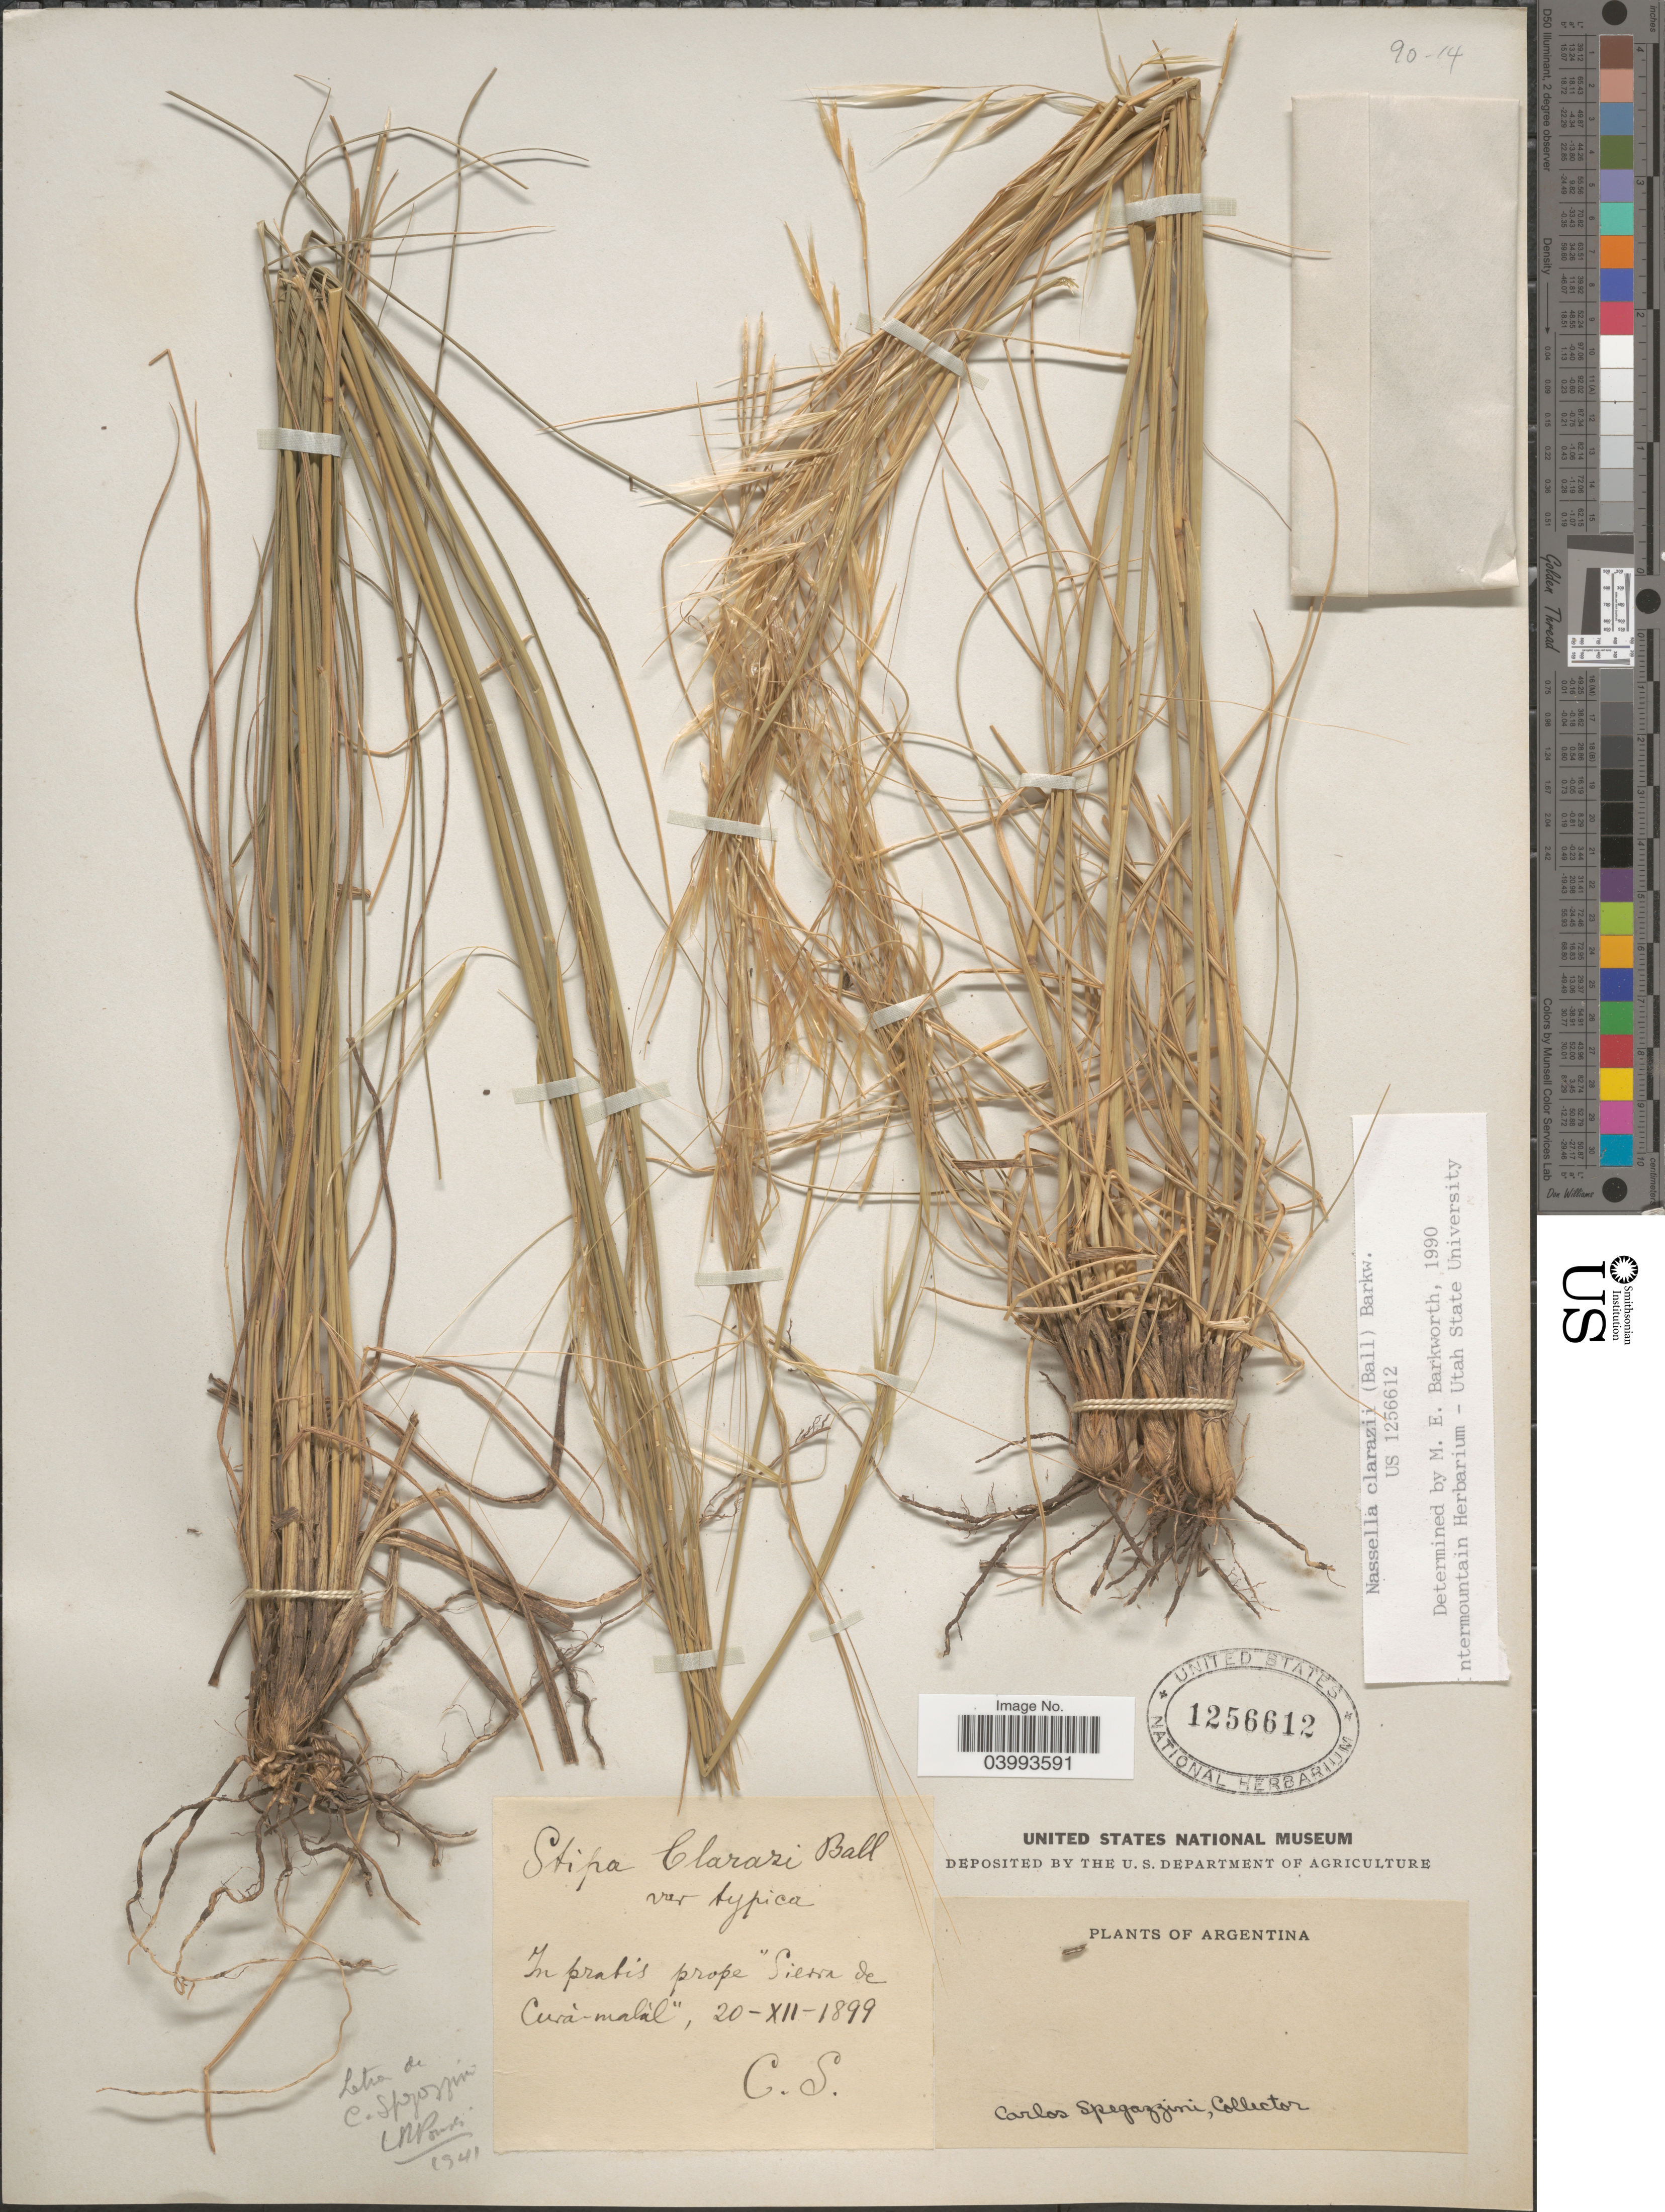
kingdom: Plantae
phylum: Tracheophyta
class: Liliopsida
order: Poales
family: Poaceae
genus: Nassella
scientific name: Nassella clarazii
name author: (Ball) Barkworth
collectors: C. L. Spegazzini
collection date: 1899-12-20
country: Argentina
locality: In pratis prope "Sierra de Curá-malàl".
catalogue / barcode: US 1256612